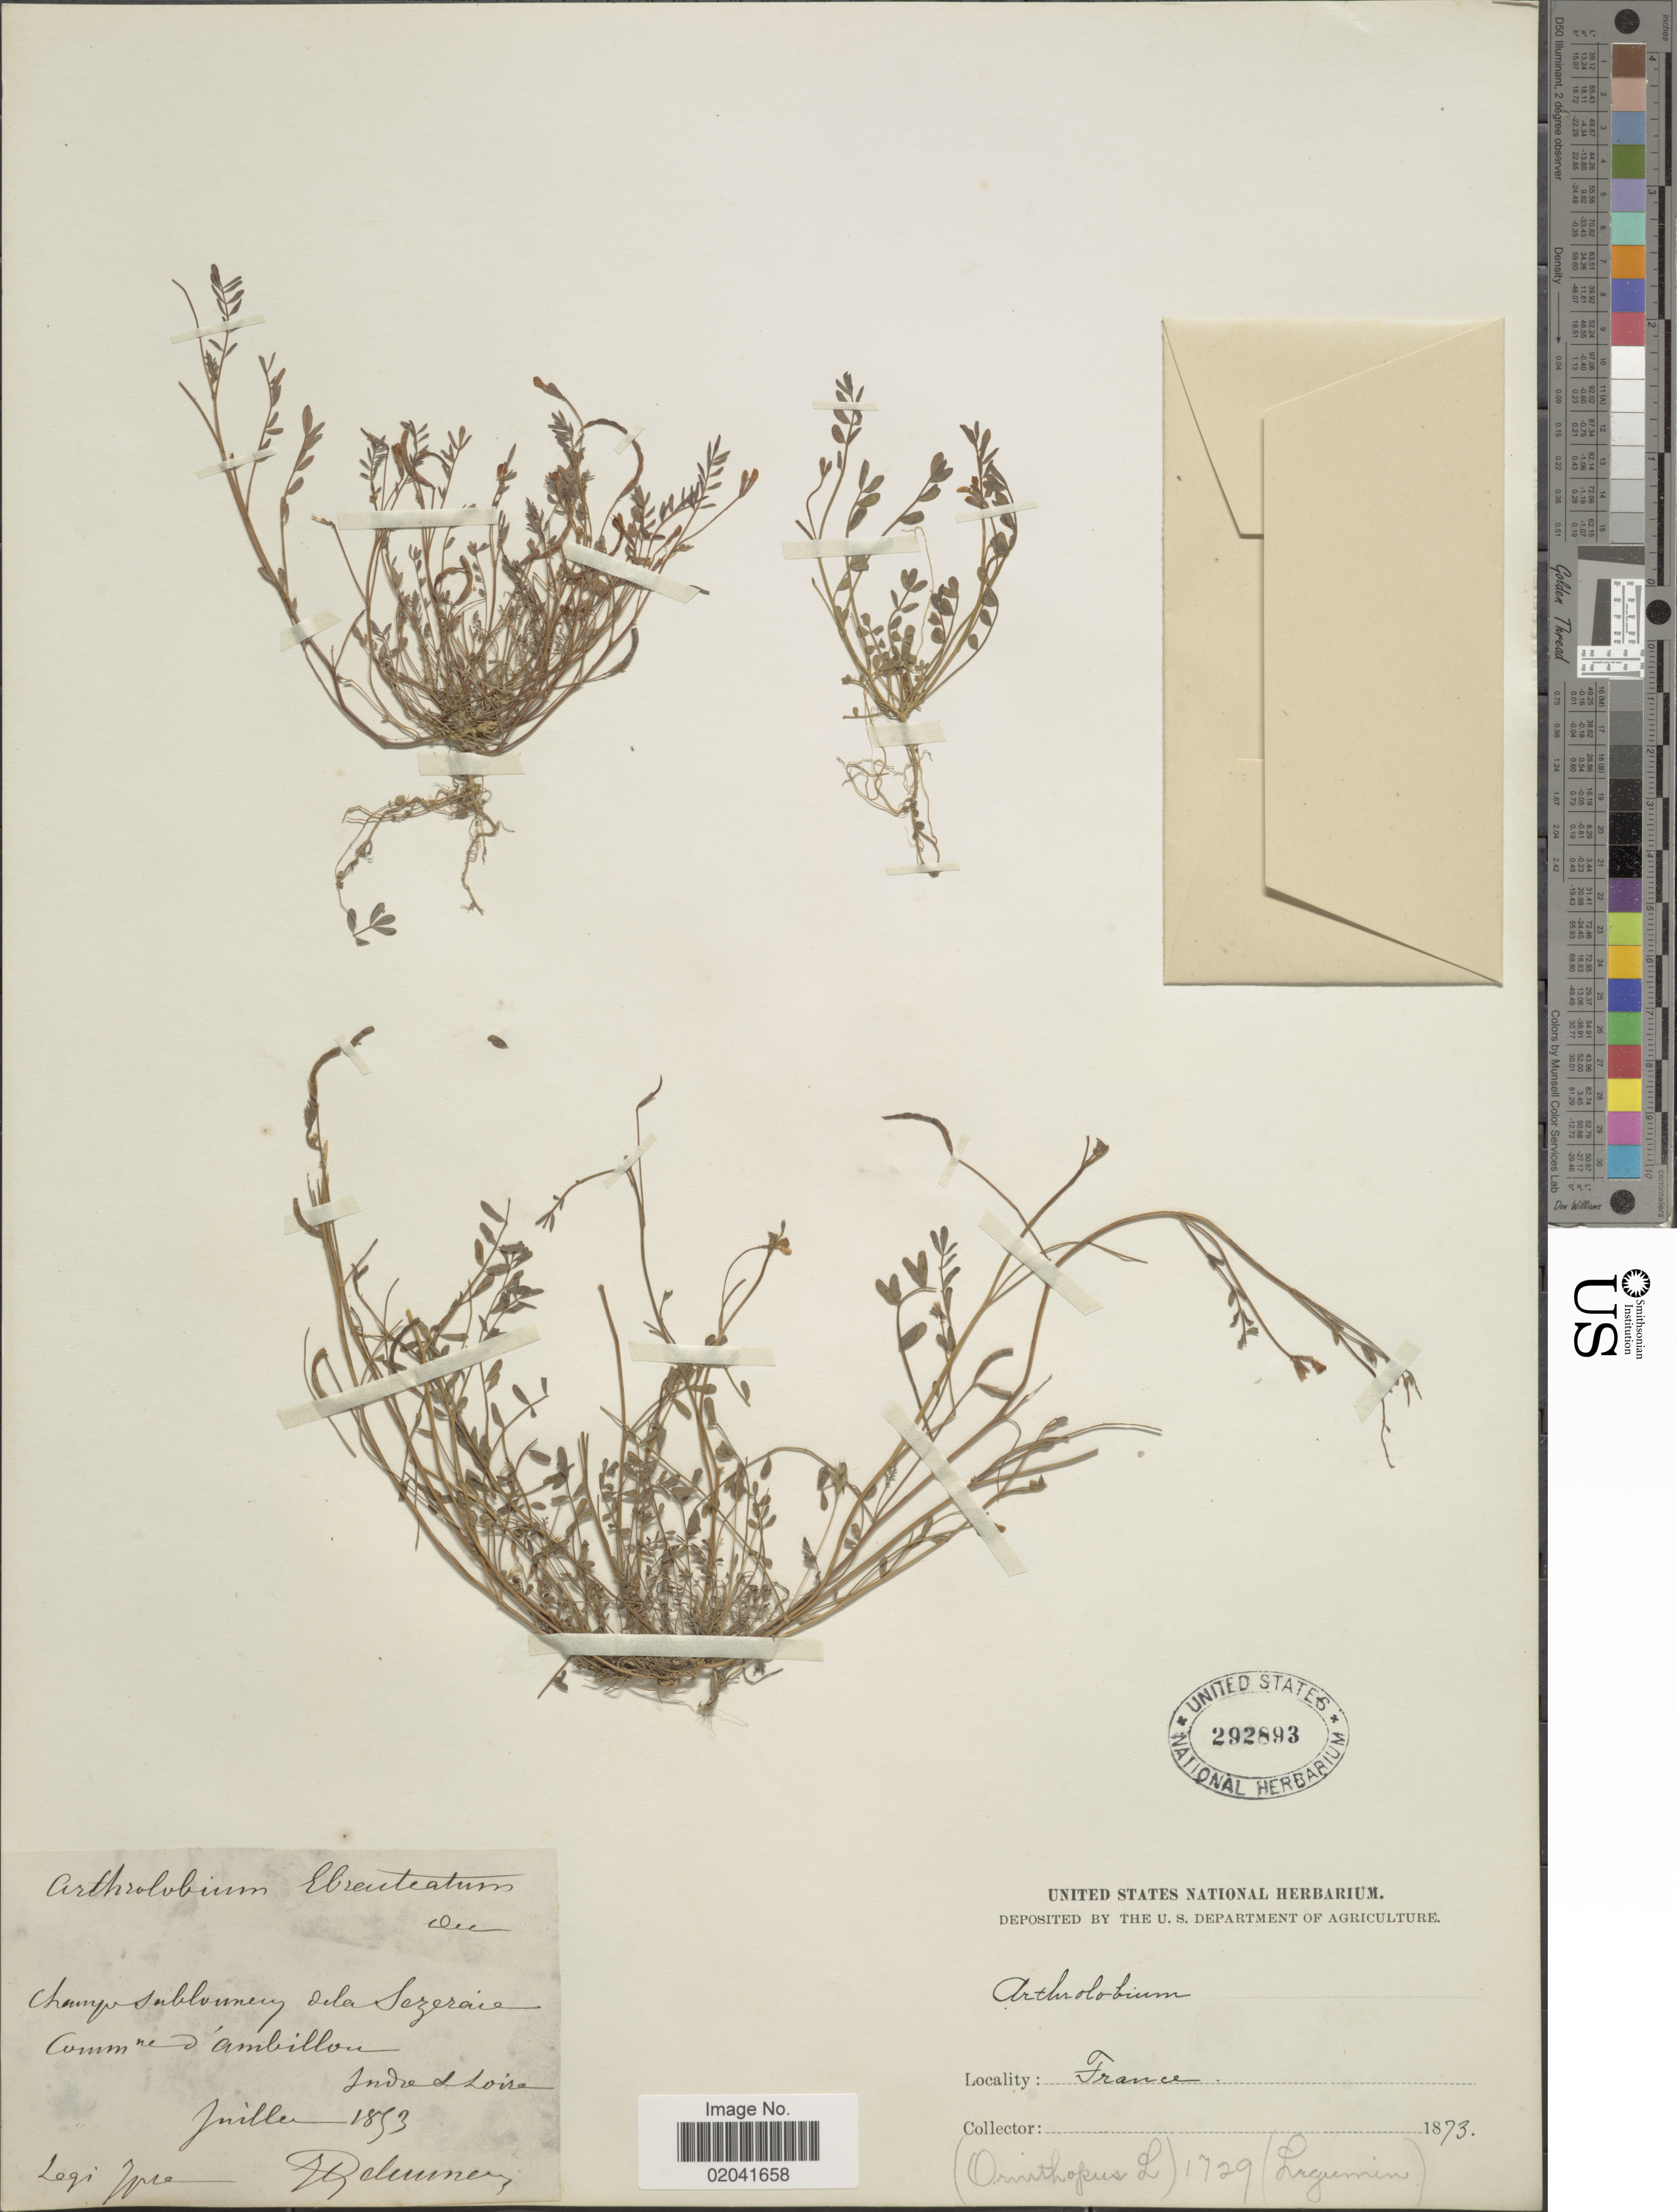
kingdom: Plantae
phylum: Tracheophyta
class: Magnoliopsida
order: Fabales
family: Fabaceae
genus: Ornithopus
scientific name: Ornithopus ebracteatus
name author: Brot.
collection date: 1873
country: France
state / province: Pays de la Loire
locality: Champs sablonneux dela Sezeraie commune d'ambillon, Indre d Loire.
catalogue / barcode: US 292893